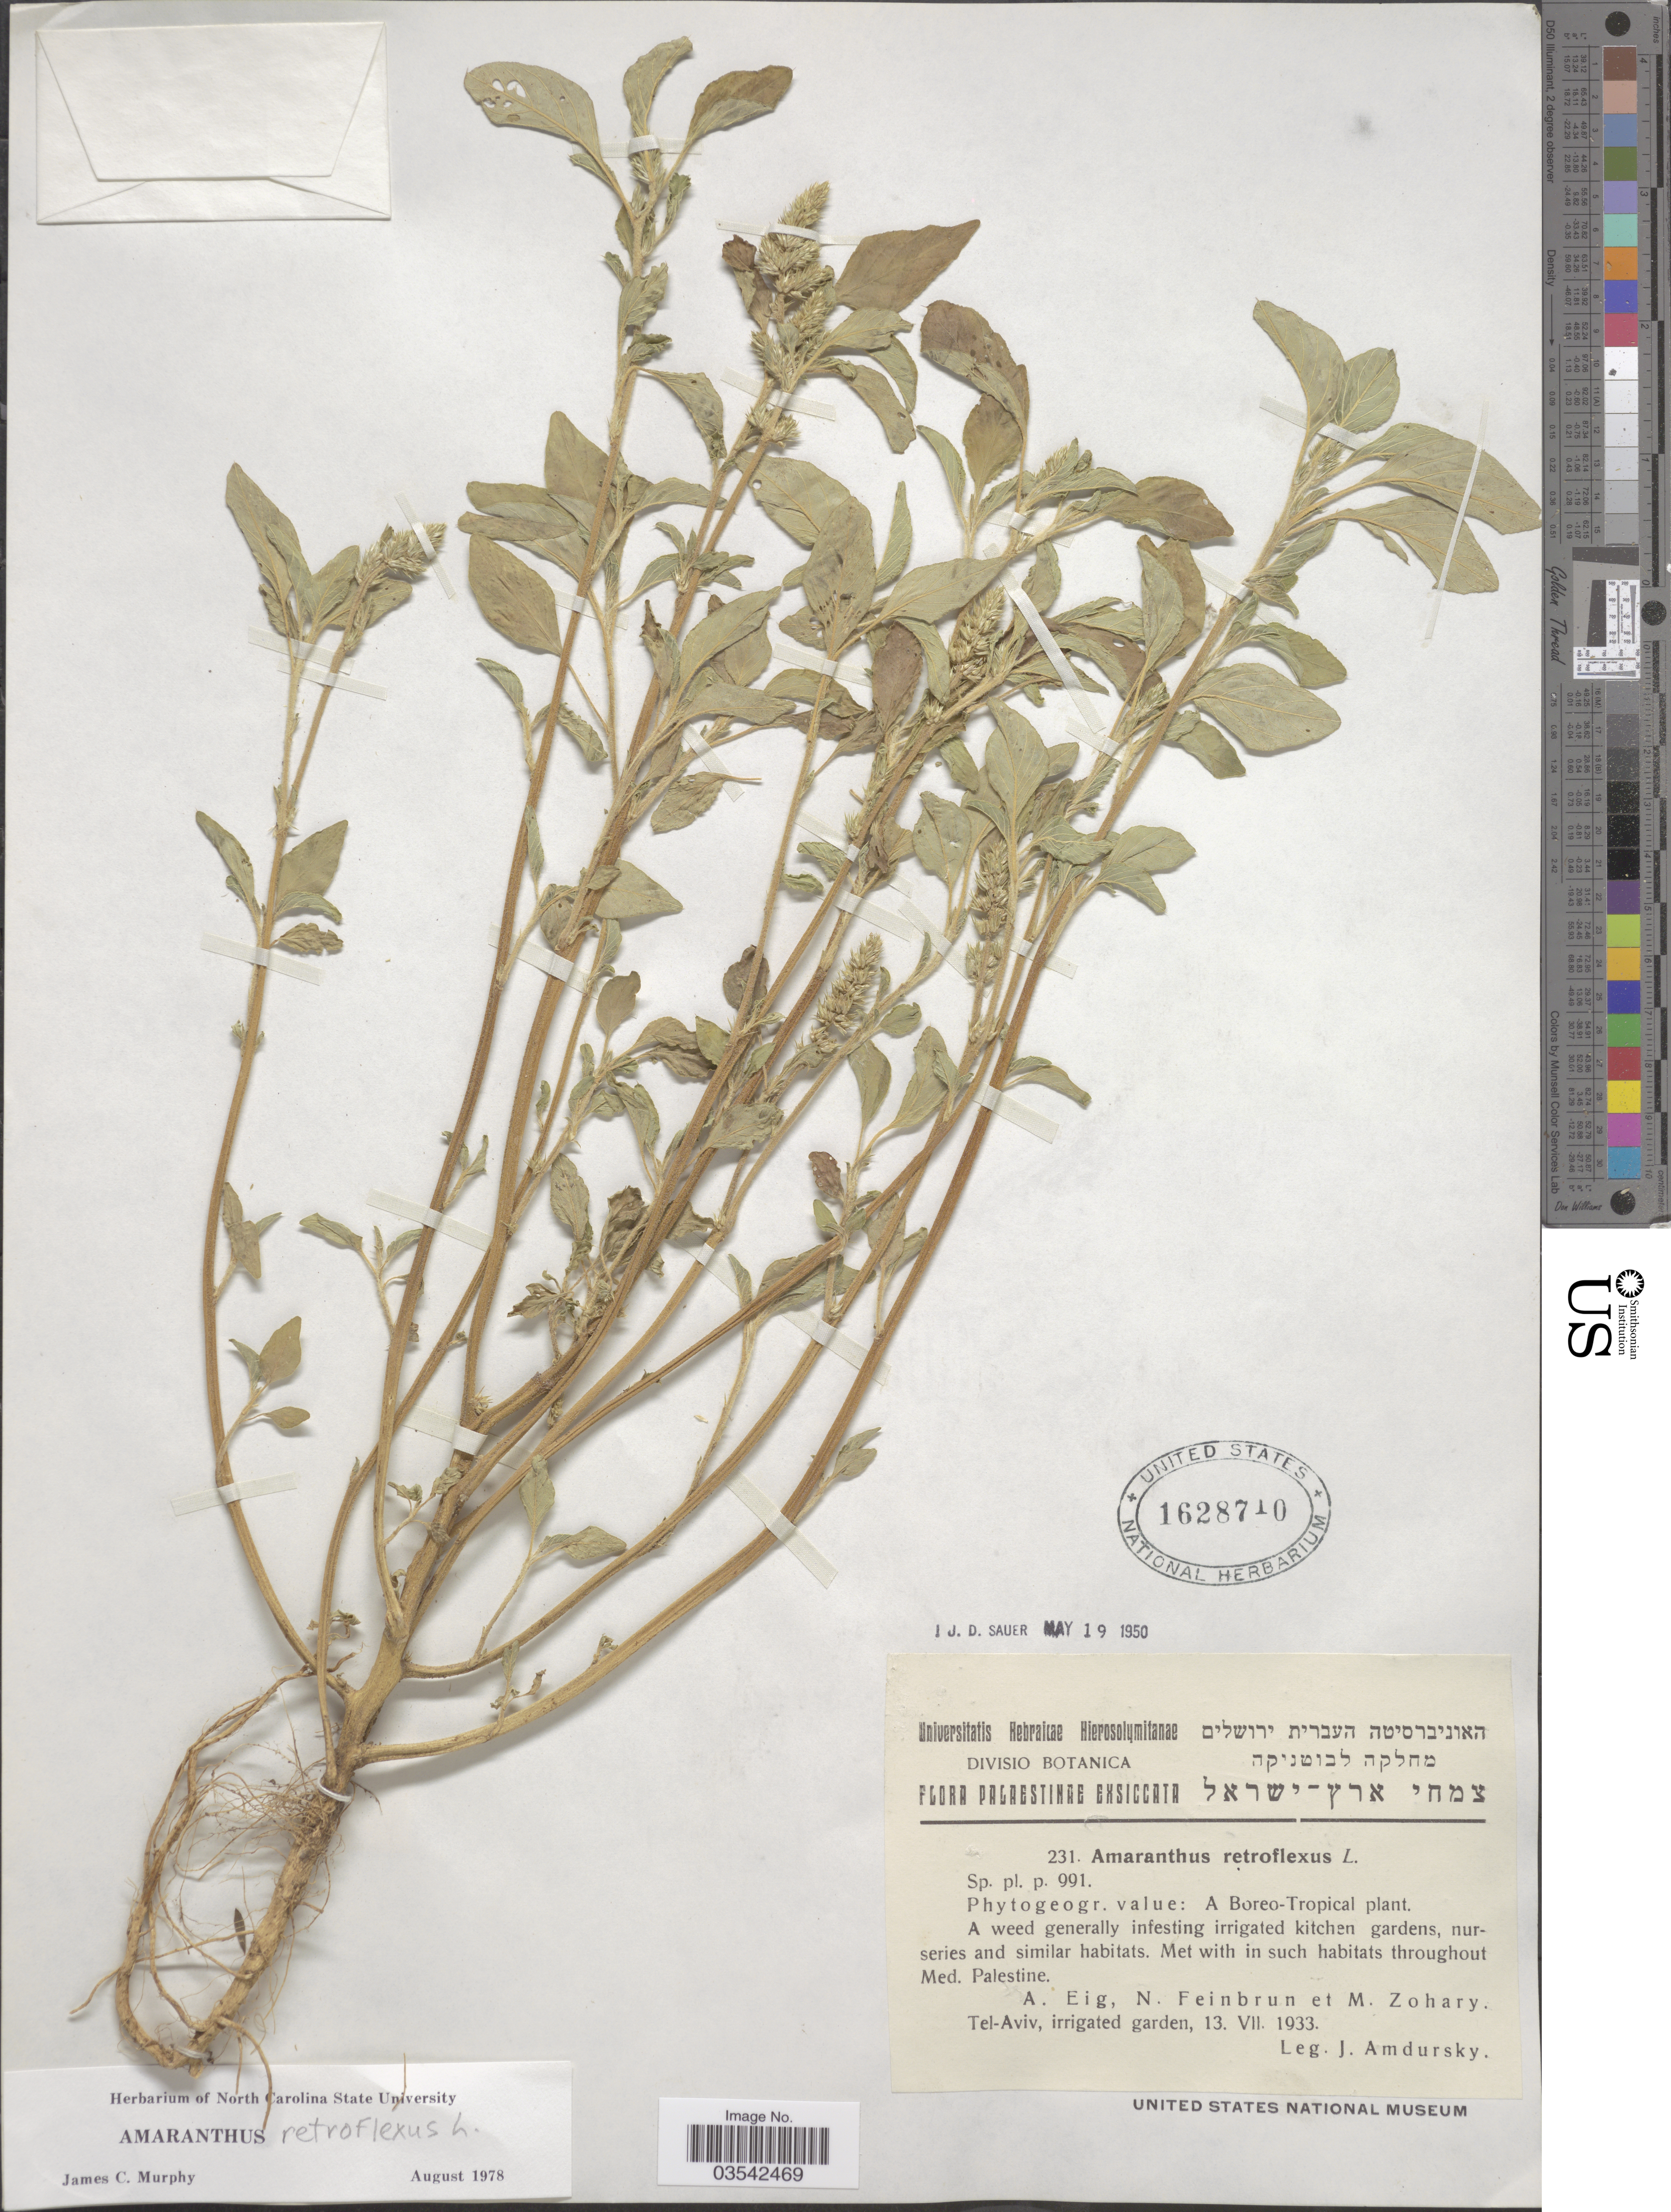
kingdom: Plantae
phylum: Tracheophyta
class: Magnoliopsida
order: Caryophyllales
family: Amaranthaceae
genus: Amaranthus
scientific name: Amaranthus retroflexus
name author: L.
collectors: I. Amdursky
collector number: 231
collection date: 1933-07-13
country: Israel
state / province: Tel Aviv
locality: Palaestinae. Tel-Aviv, irrigated garden.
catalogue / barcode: US 1628710